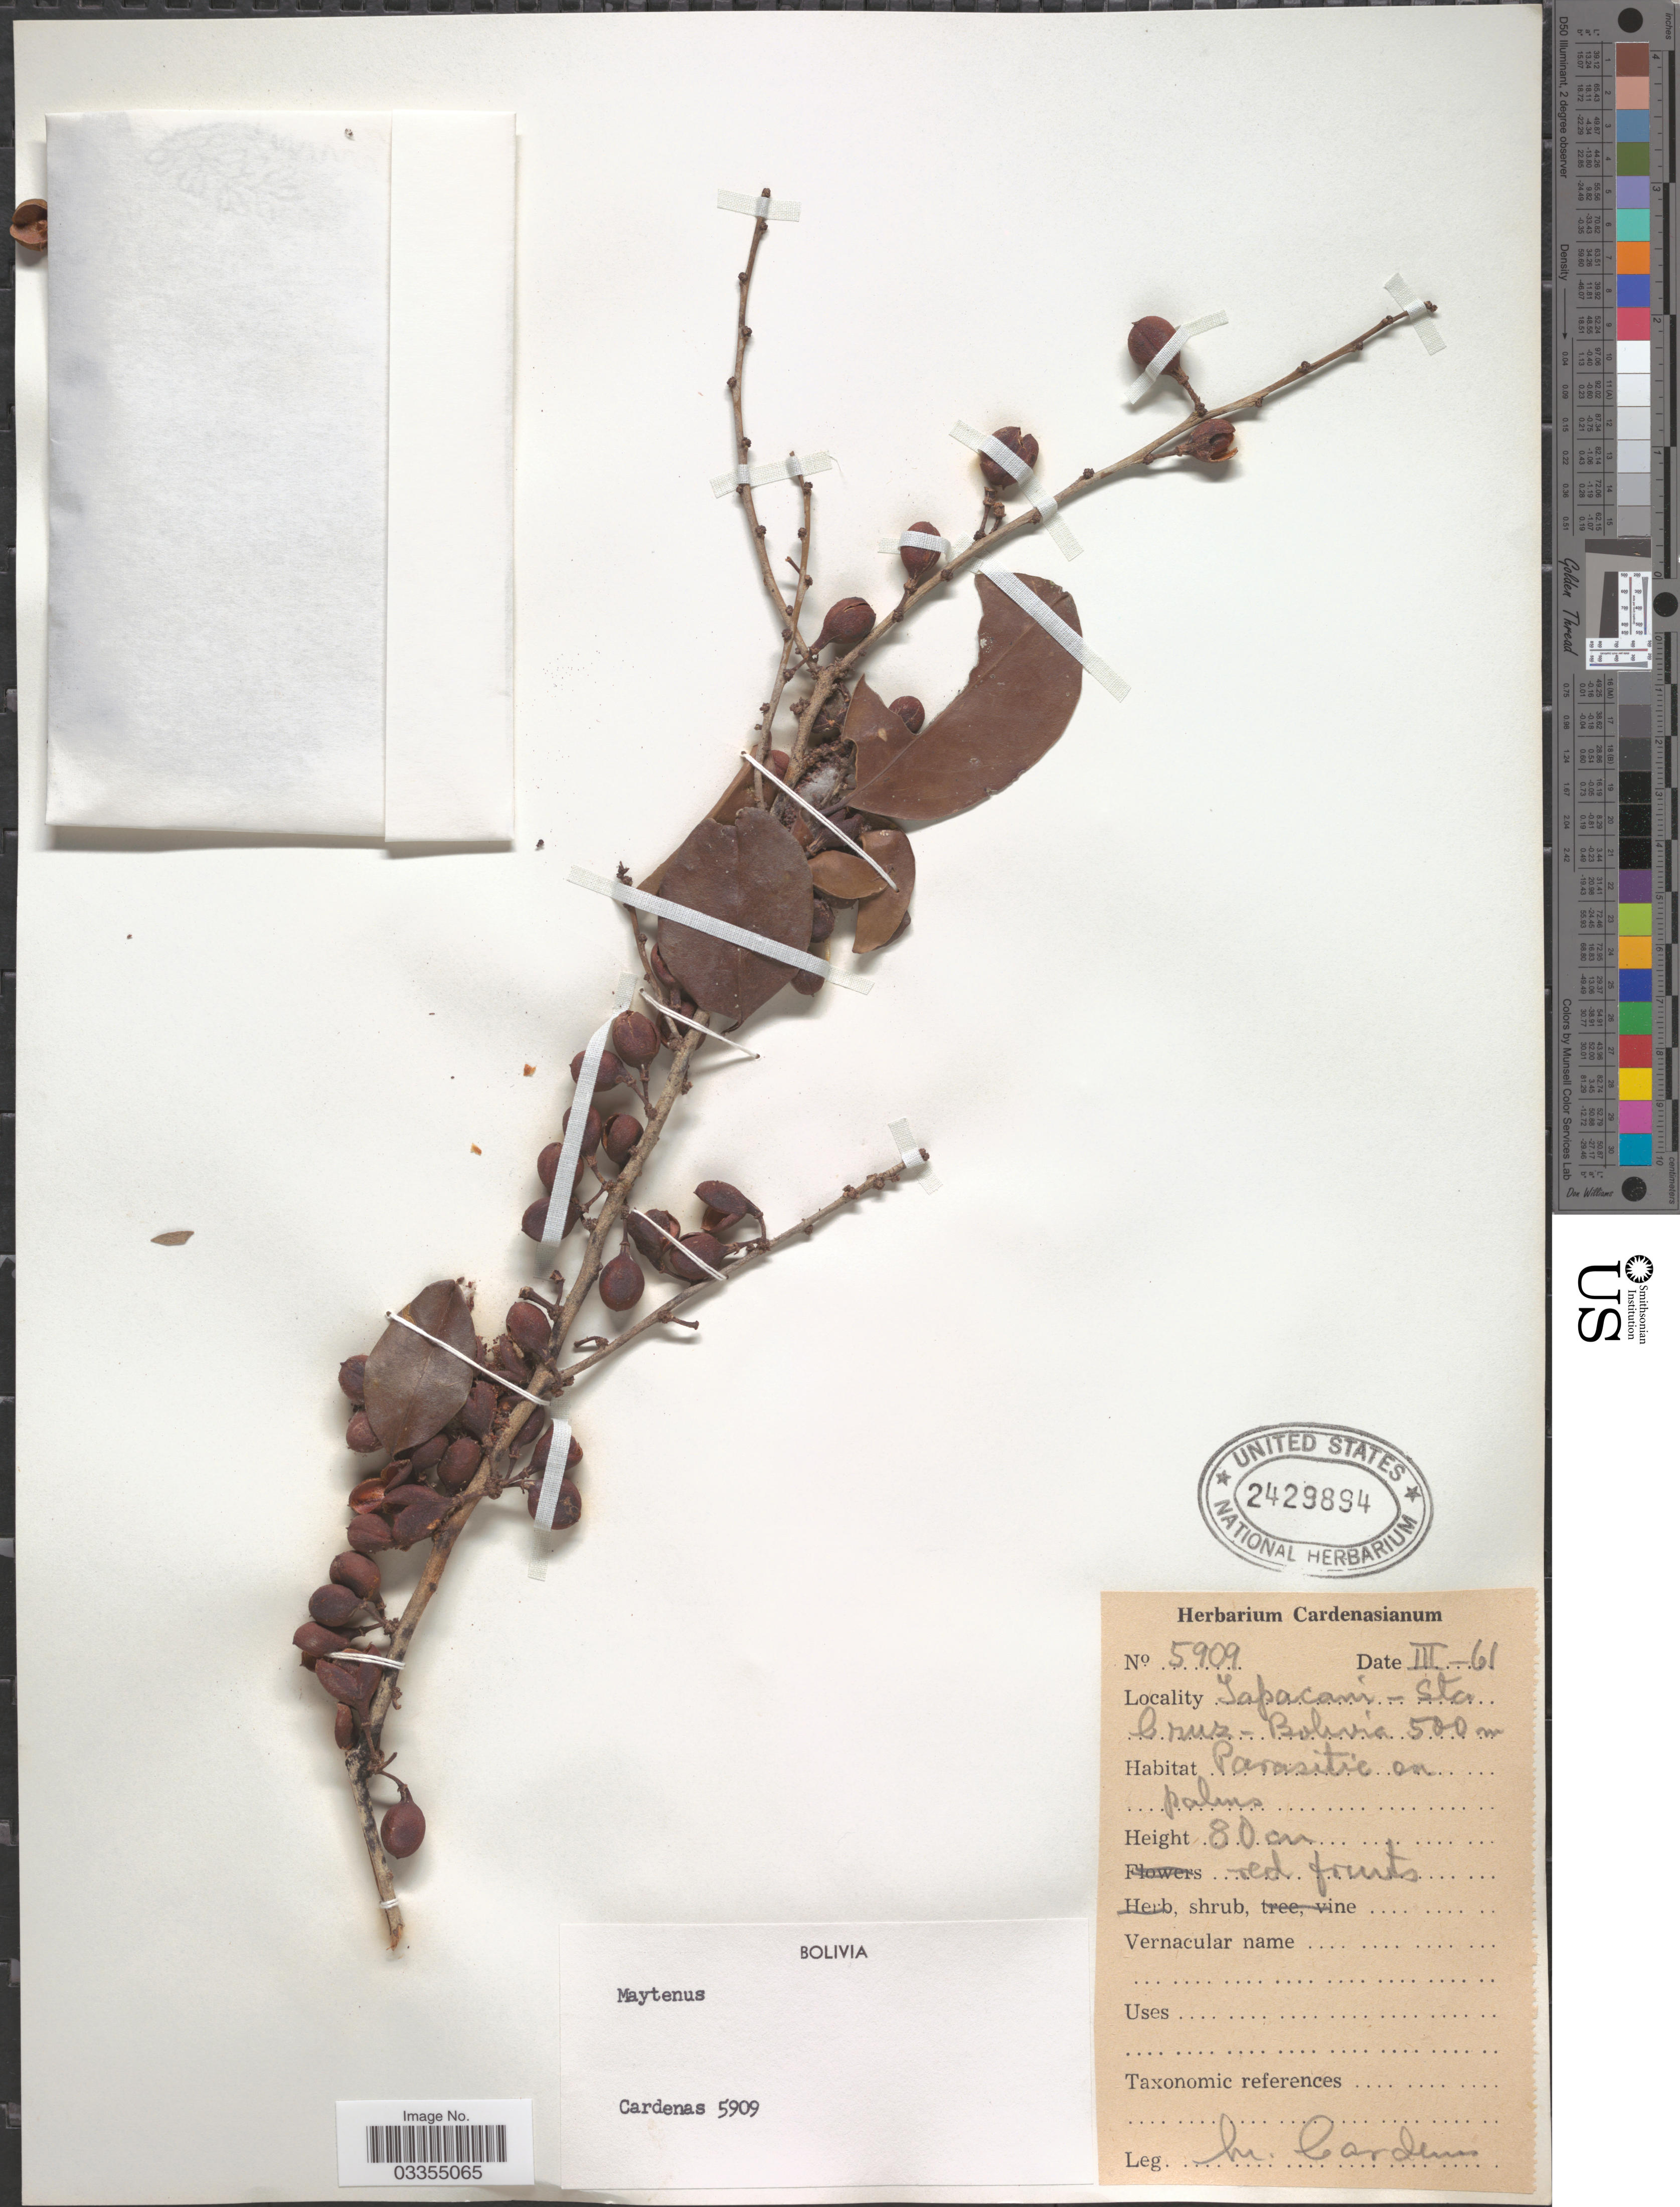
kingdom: Plantae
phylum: Tracheophyta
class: Magnoliopsida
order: Celastrales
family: Celastraceae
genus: Maytenus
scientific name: Maytenus sp.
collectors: M. Cárdenas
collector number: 5909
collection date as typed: Transcribed d/m/y: /3/61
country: Bolivia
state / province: Santa Cruz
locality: Tapacani - Sta. Cruz.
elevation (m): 500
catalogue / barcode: US 2429894